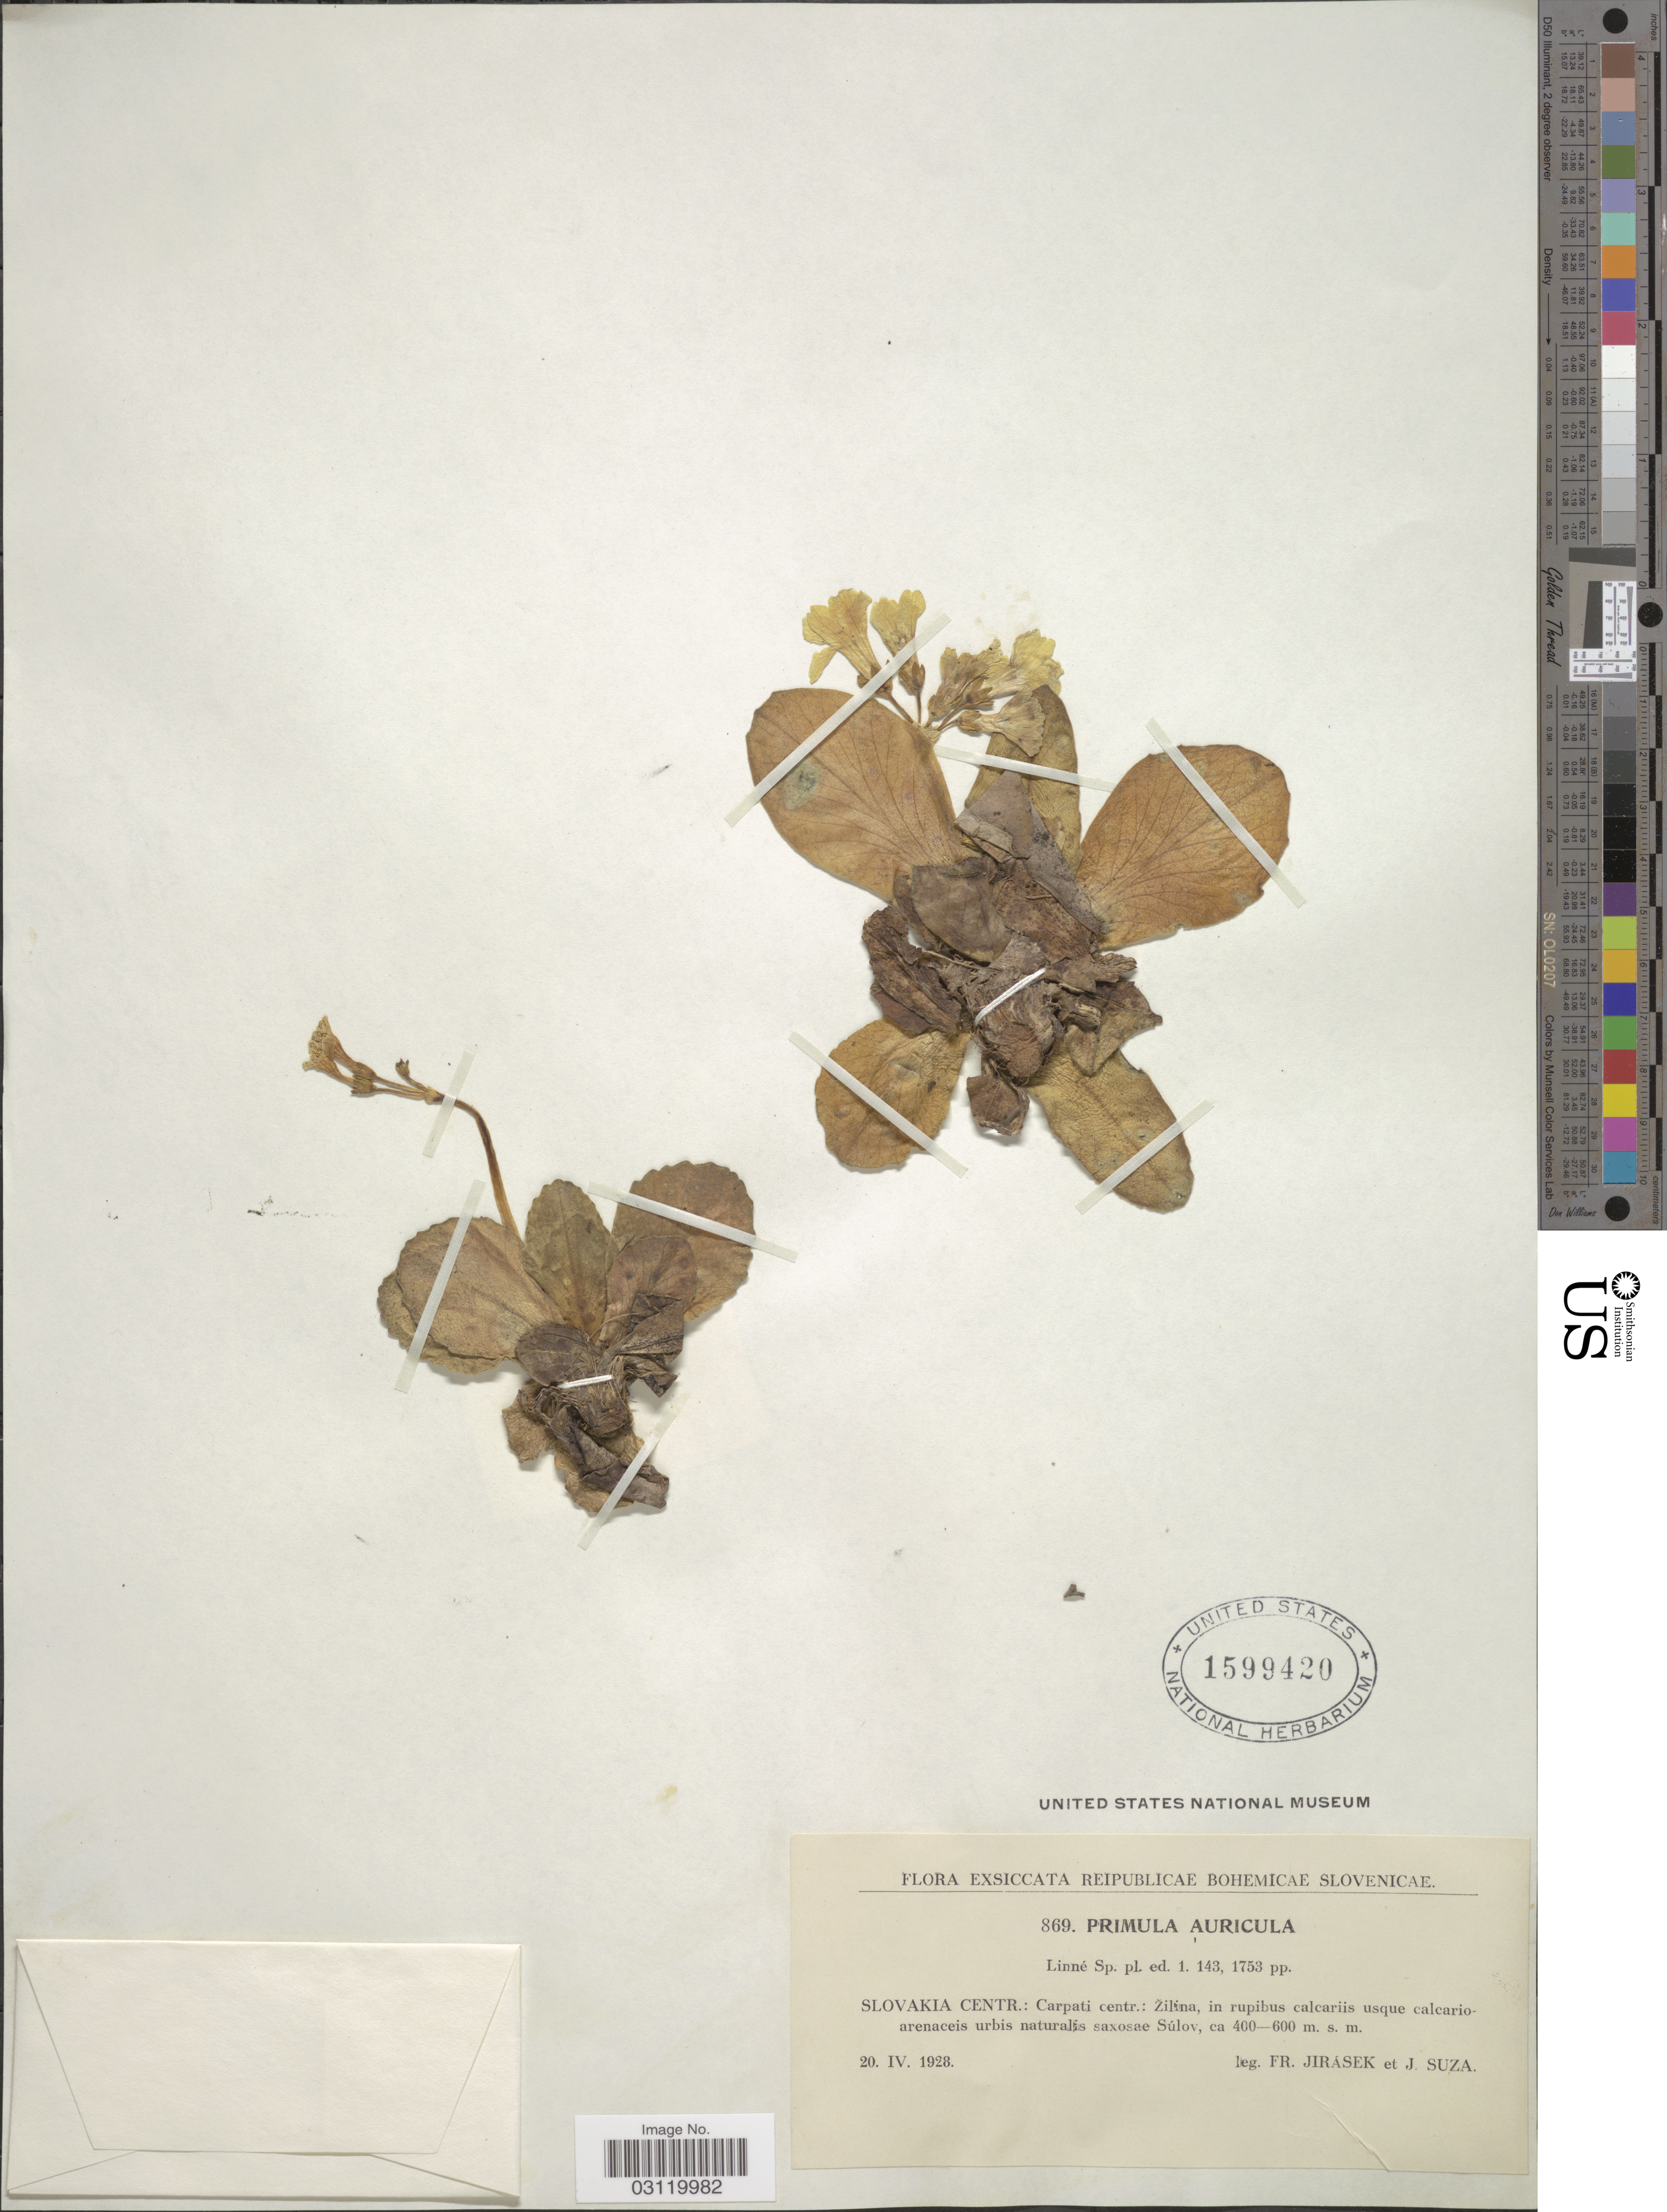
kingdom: Plantae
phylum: Tracheophyta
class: Magnoliopsida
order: Ericales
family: Primulaceae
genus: Primula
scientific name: Primula auricula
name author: L.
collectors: F. Jirasek & J. Suza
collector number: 869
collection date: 1928-04-20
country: Slovakia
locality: Slovakia Centr.: Carpati centr.: Zilina, in rupibis calcariis usque calcarioarenaceis urbis naturalis saxosae Súlov. Reipublicae Bohemicae Slovenicae [unsure placement]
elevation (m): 400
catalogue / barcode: US 1599420